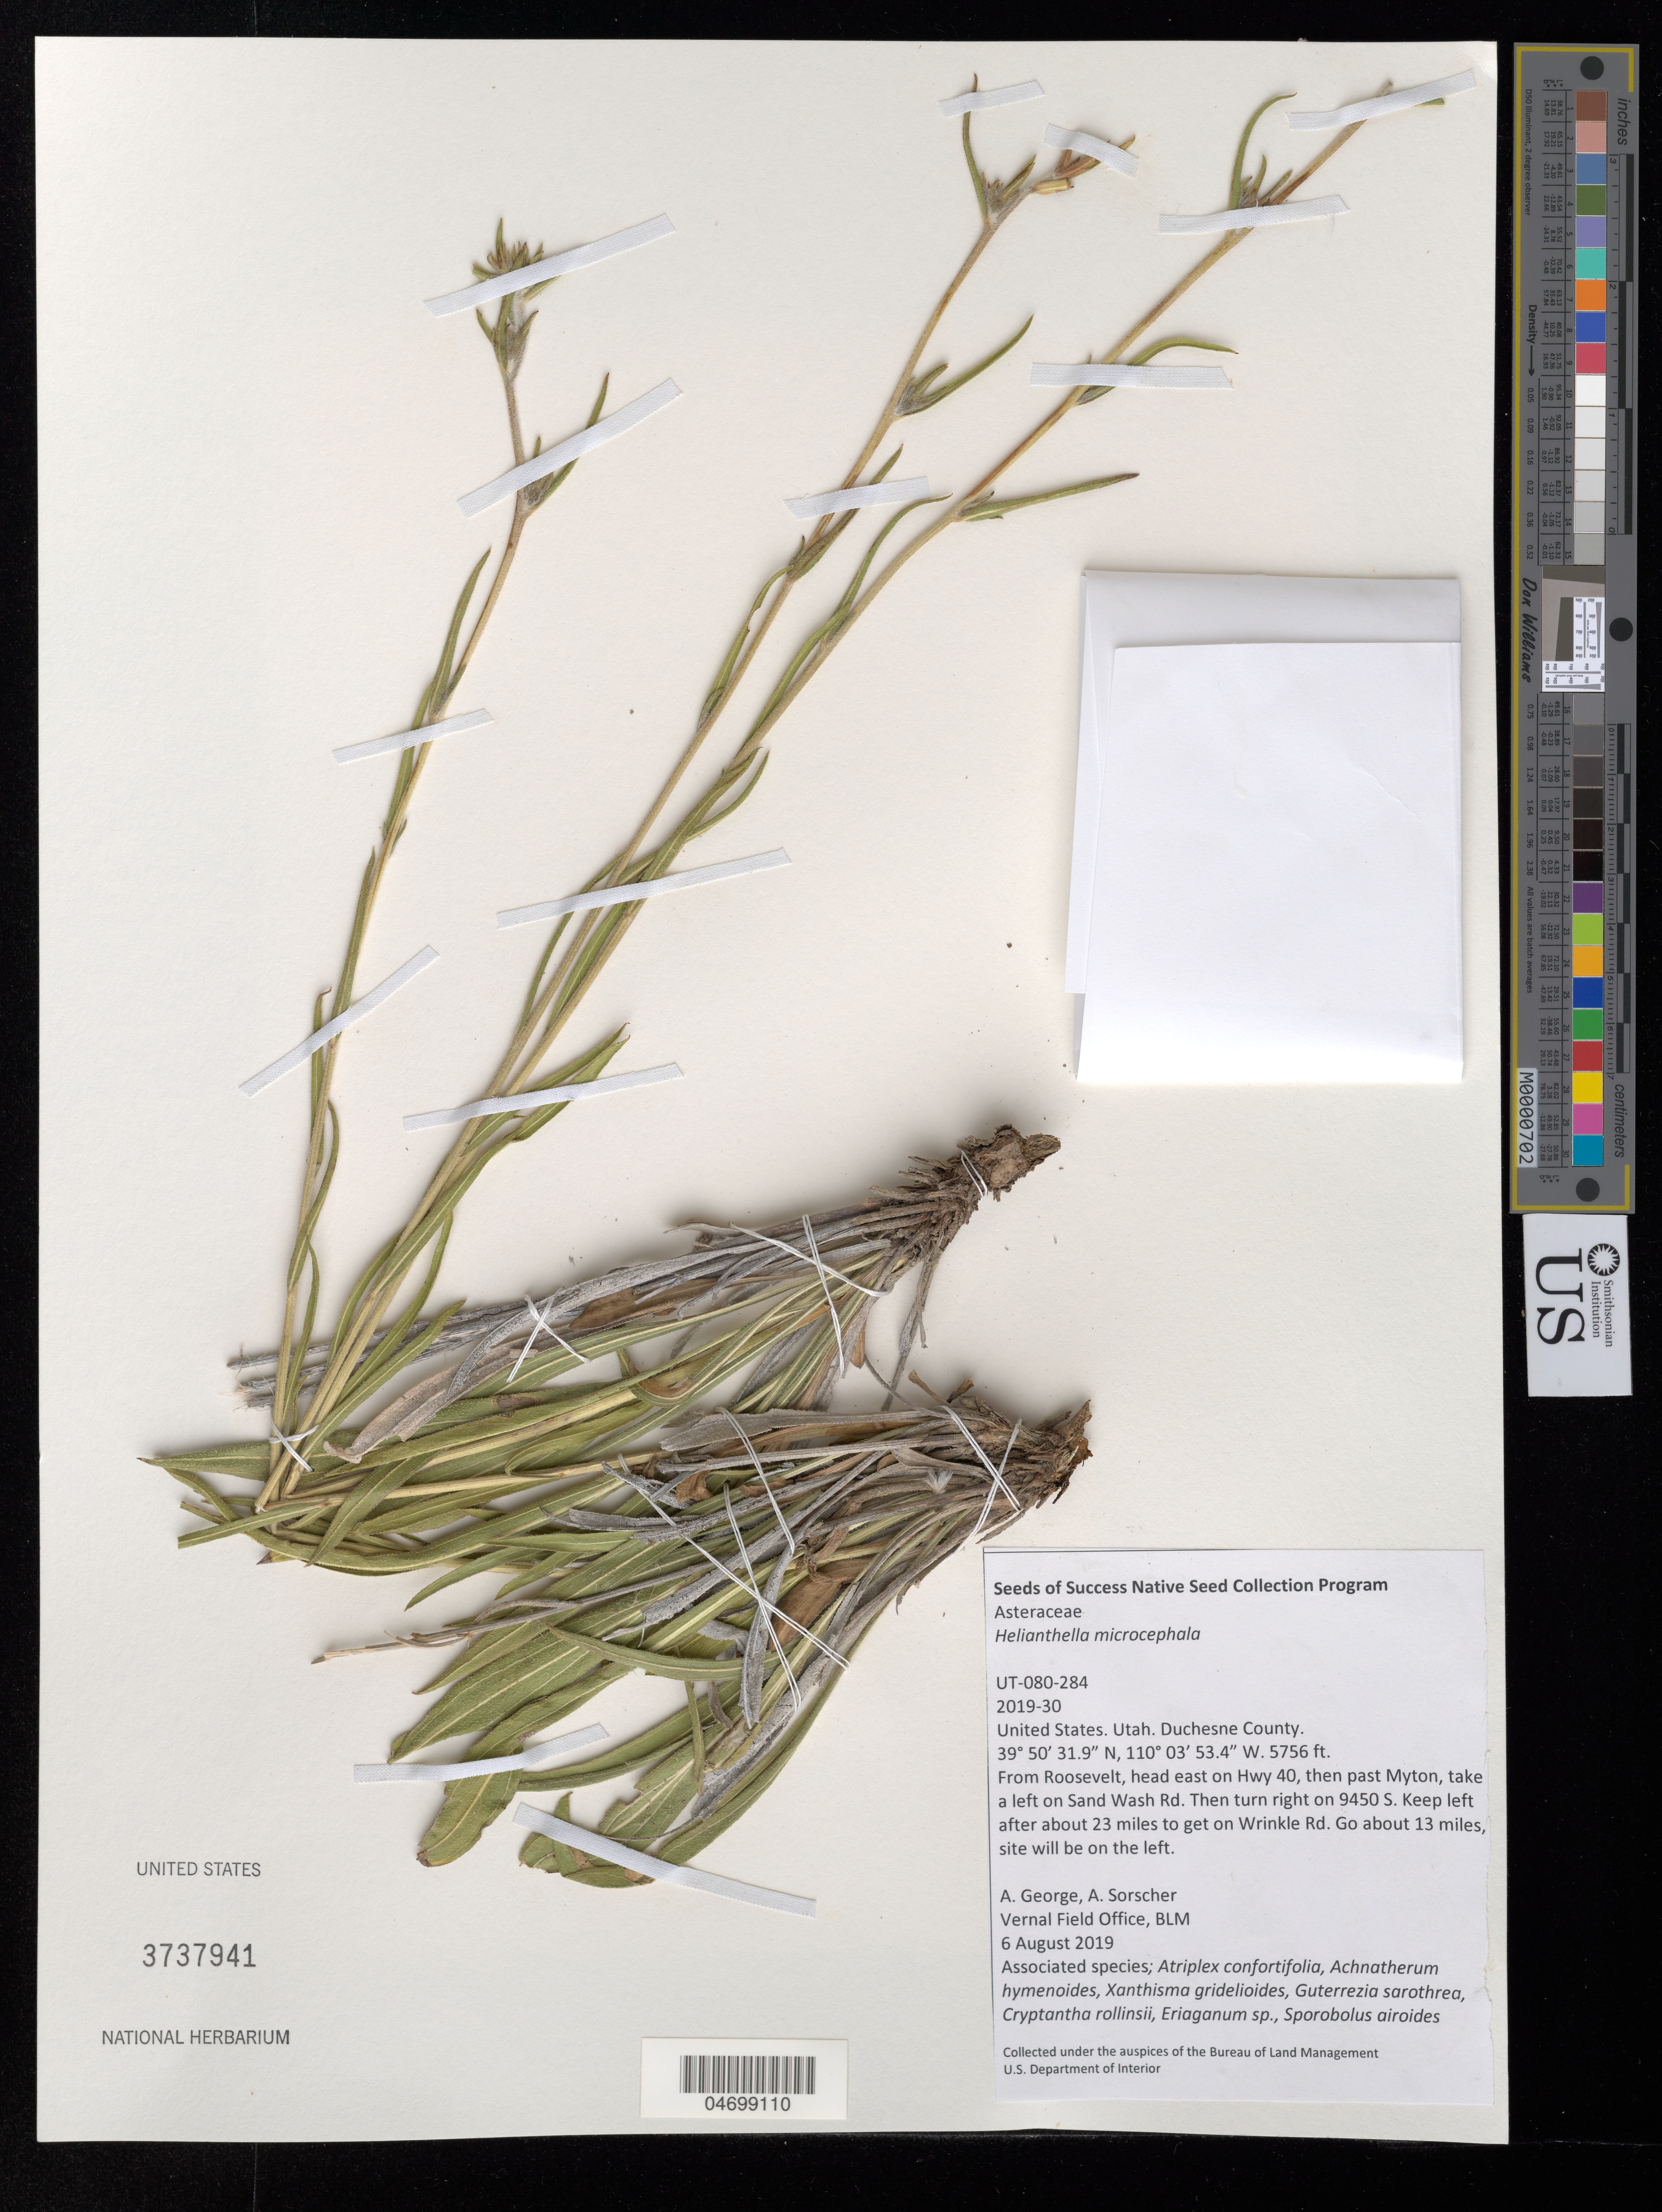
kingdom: Plantae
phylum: Tracheophyta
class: Magnoliopsida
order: Asterales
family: Asteraceae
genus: Helianthella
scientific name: Helianthella microcephala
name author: (A. Gray) A. Gray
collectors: A. George & A. Sorscher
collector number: UT080-284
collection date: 2019-08-06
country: United States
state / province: Utah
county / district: Duchesne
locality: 13 mi. on Wrinkle Rd.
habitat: With Atriplex confortifolia, Cryptantha rollinsil, Eriaganum sp., etc.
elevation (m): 1754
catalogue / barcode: US 3737941